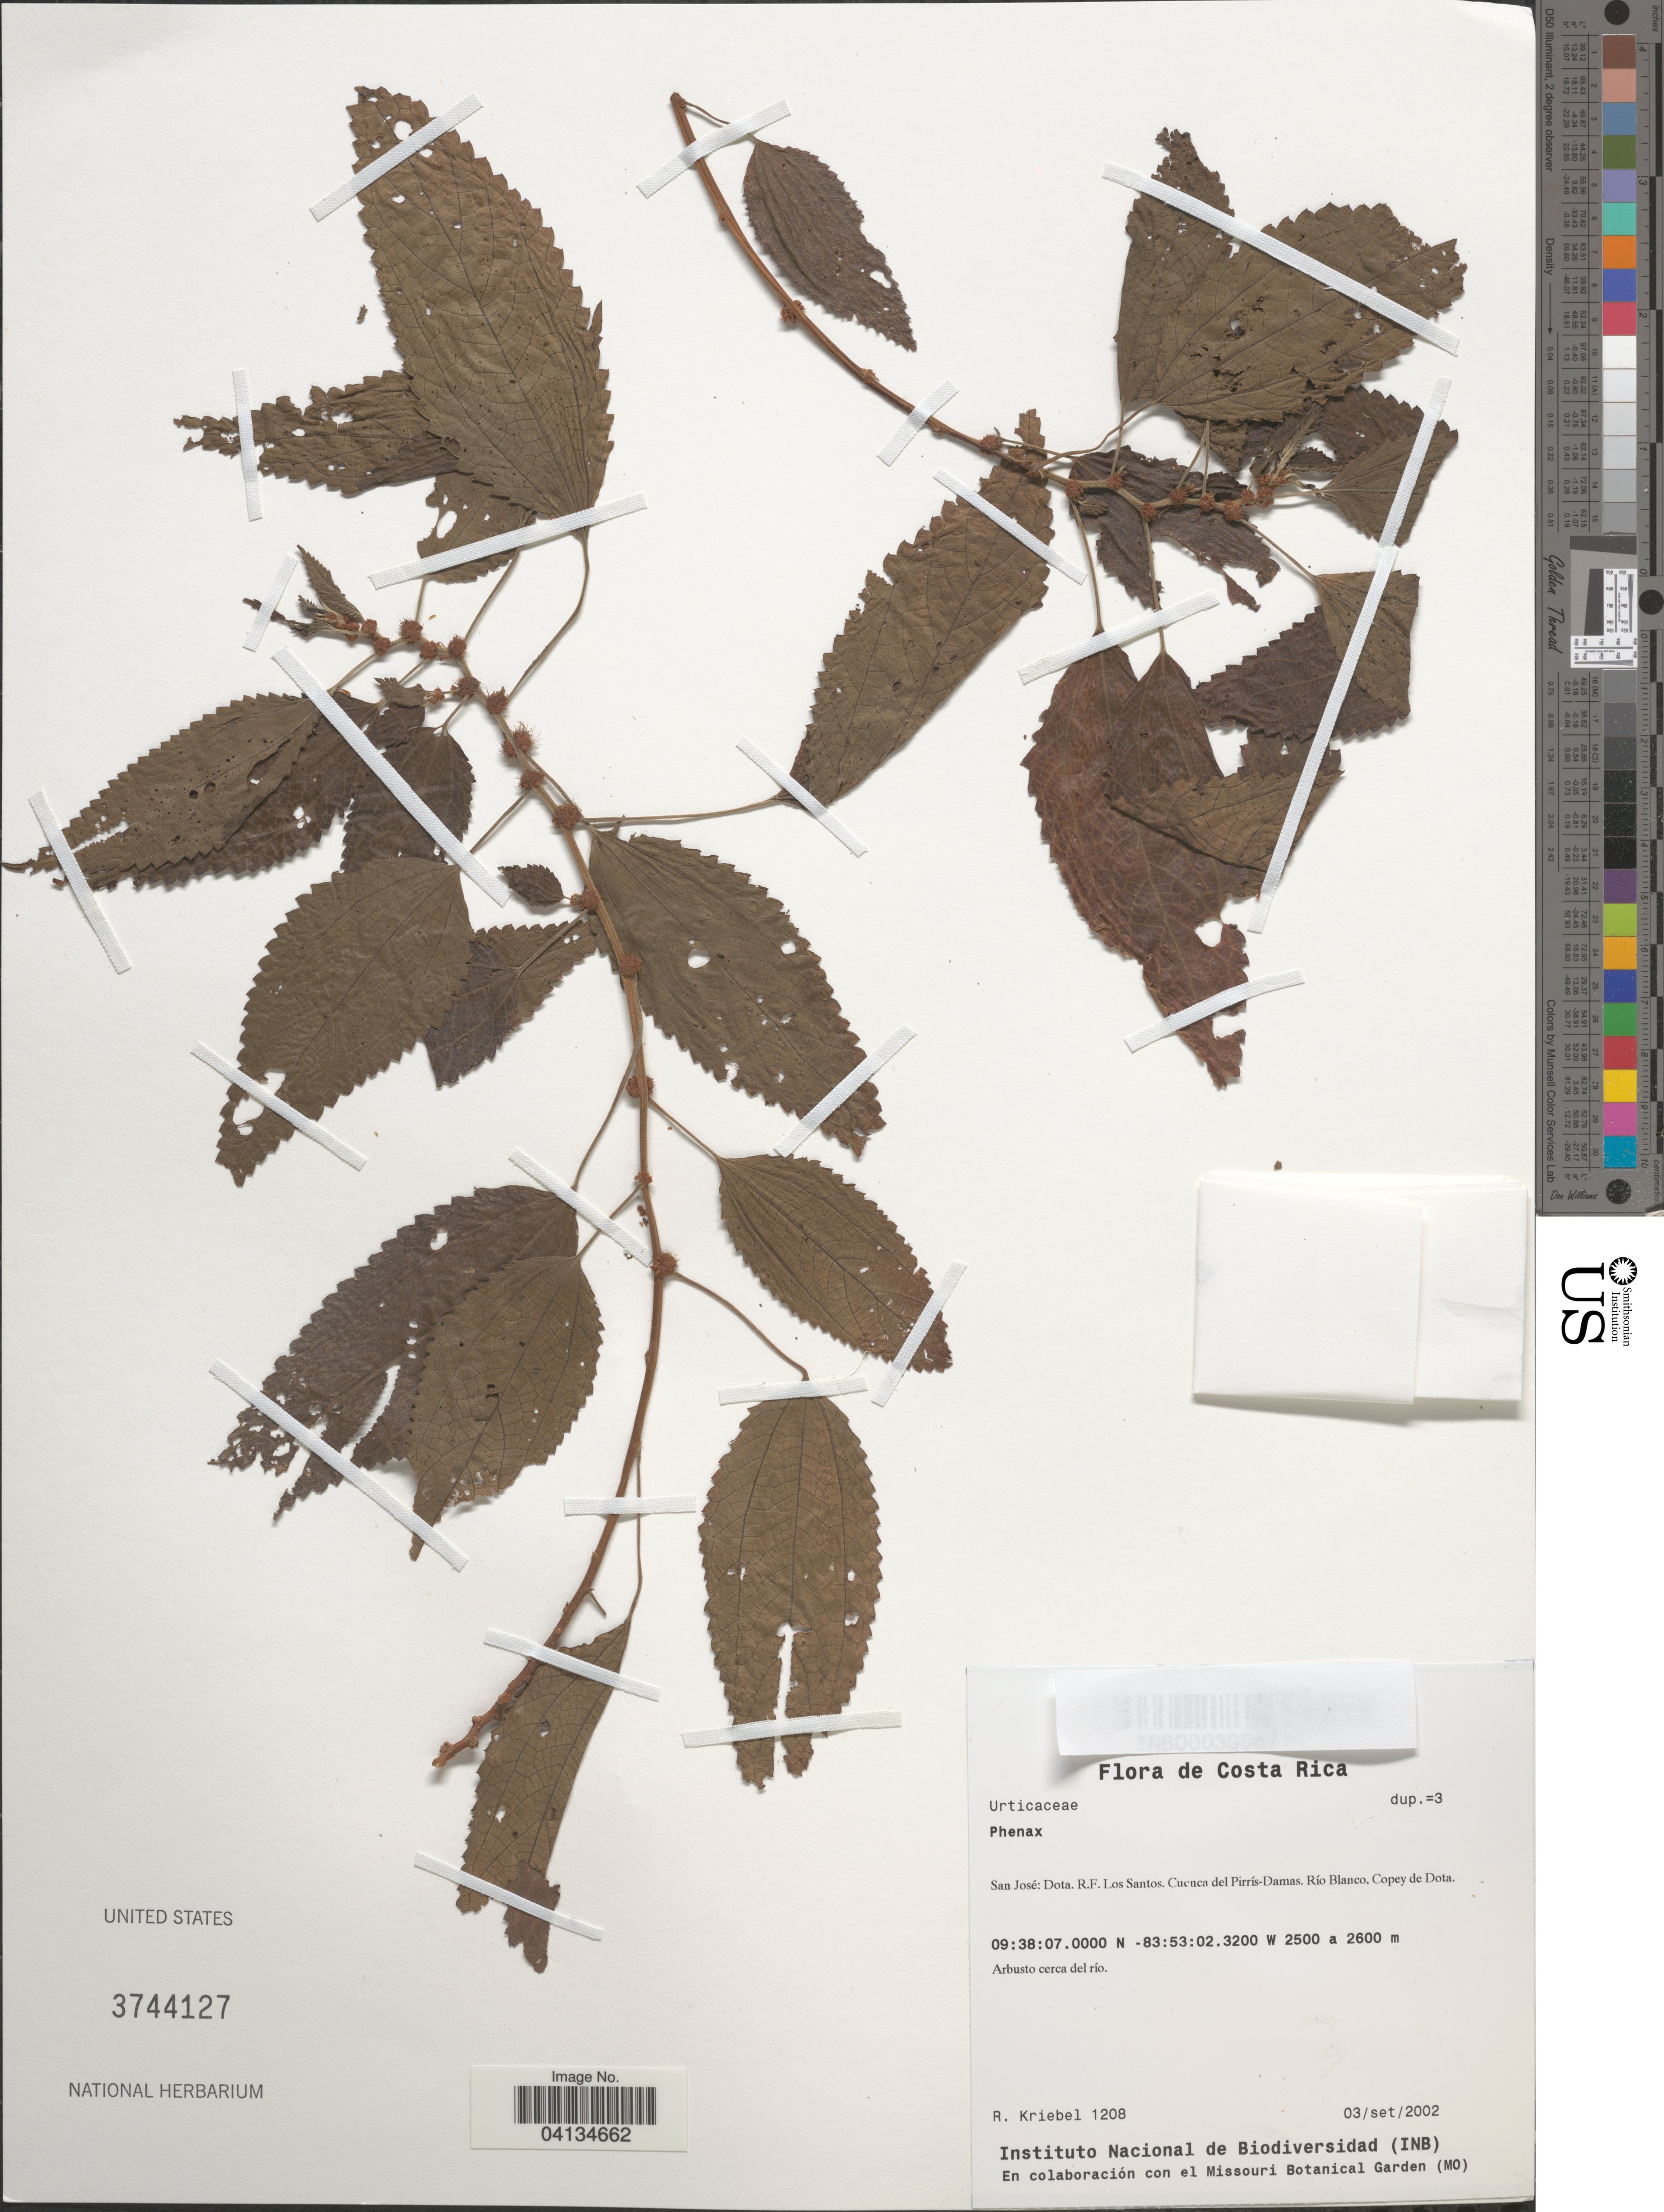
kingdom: Plantae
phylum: Tracheophyta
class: Magnoliopsida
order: Rosales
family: Urticaceae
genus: Phenax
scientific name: Phenax sp.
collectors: R. Kriebel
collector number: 1208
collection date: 2002-09-03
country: Costa Rica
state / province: San José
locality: Dota. R.F. Los Santos. Cuenca del Pirrís-Damas. Río Blanco, Copey de Dota.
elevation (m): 2500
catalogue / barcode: US 3744127